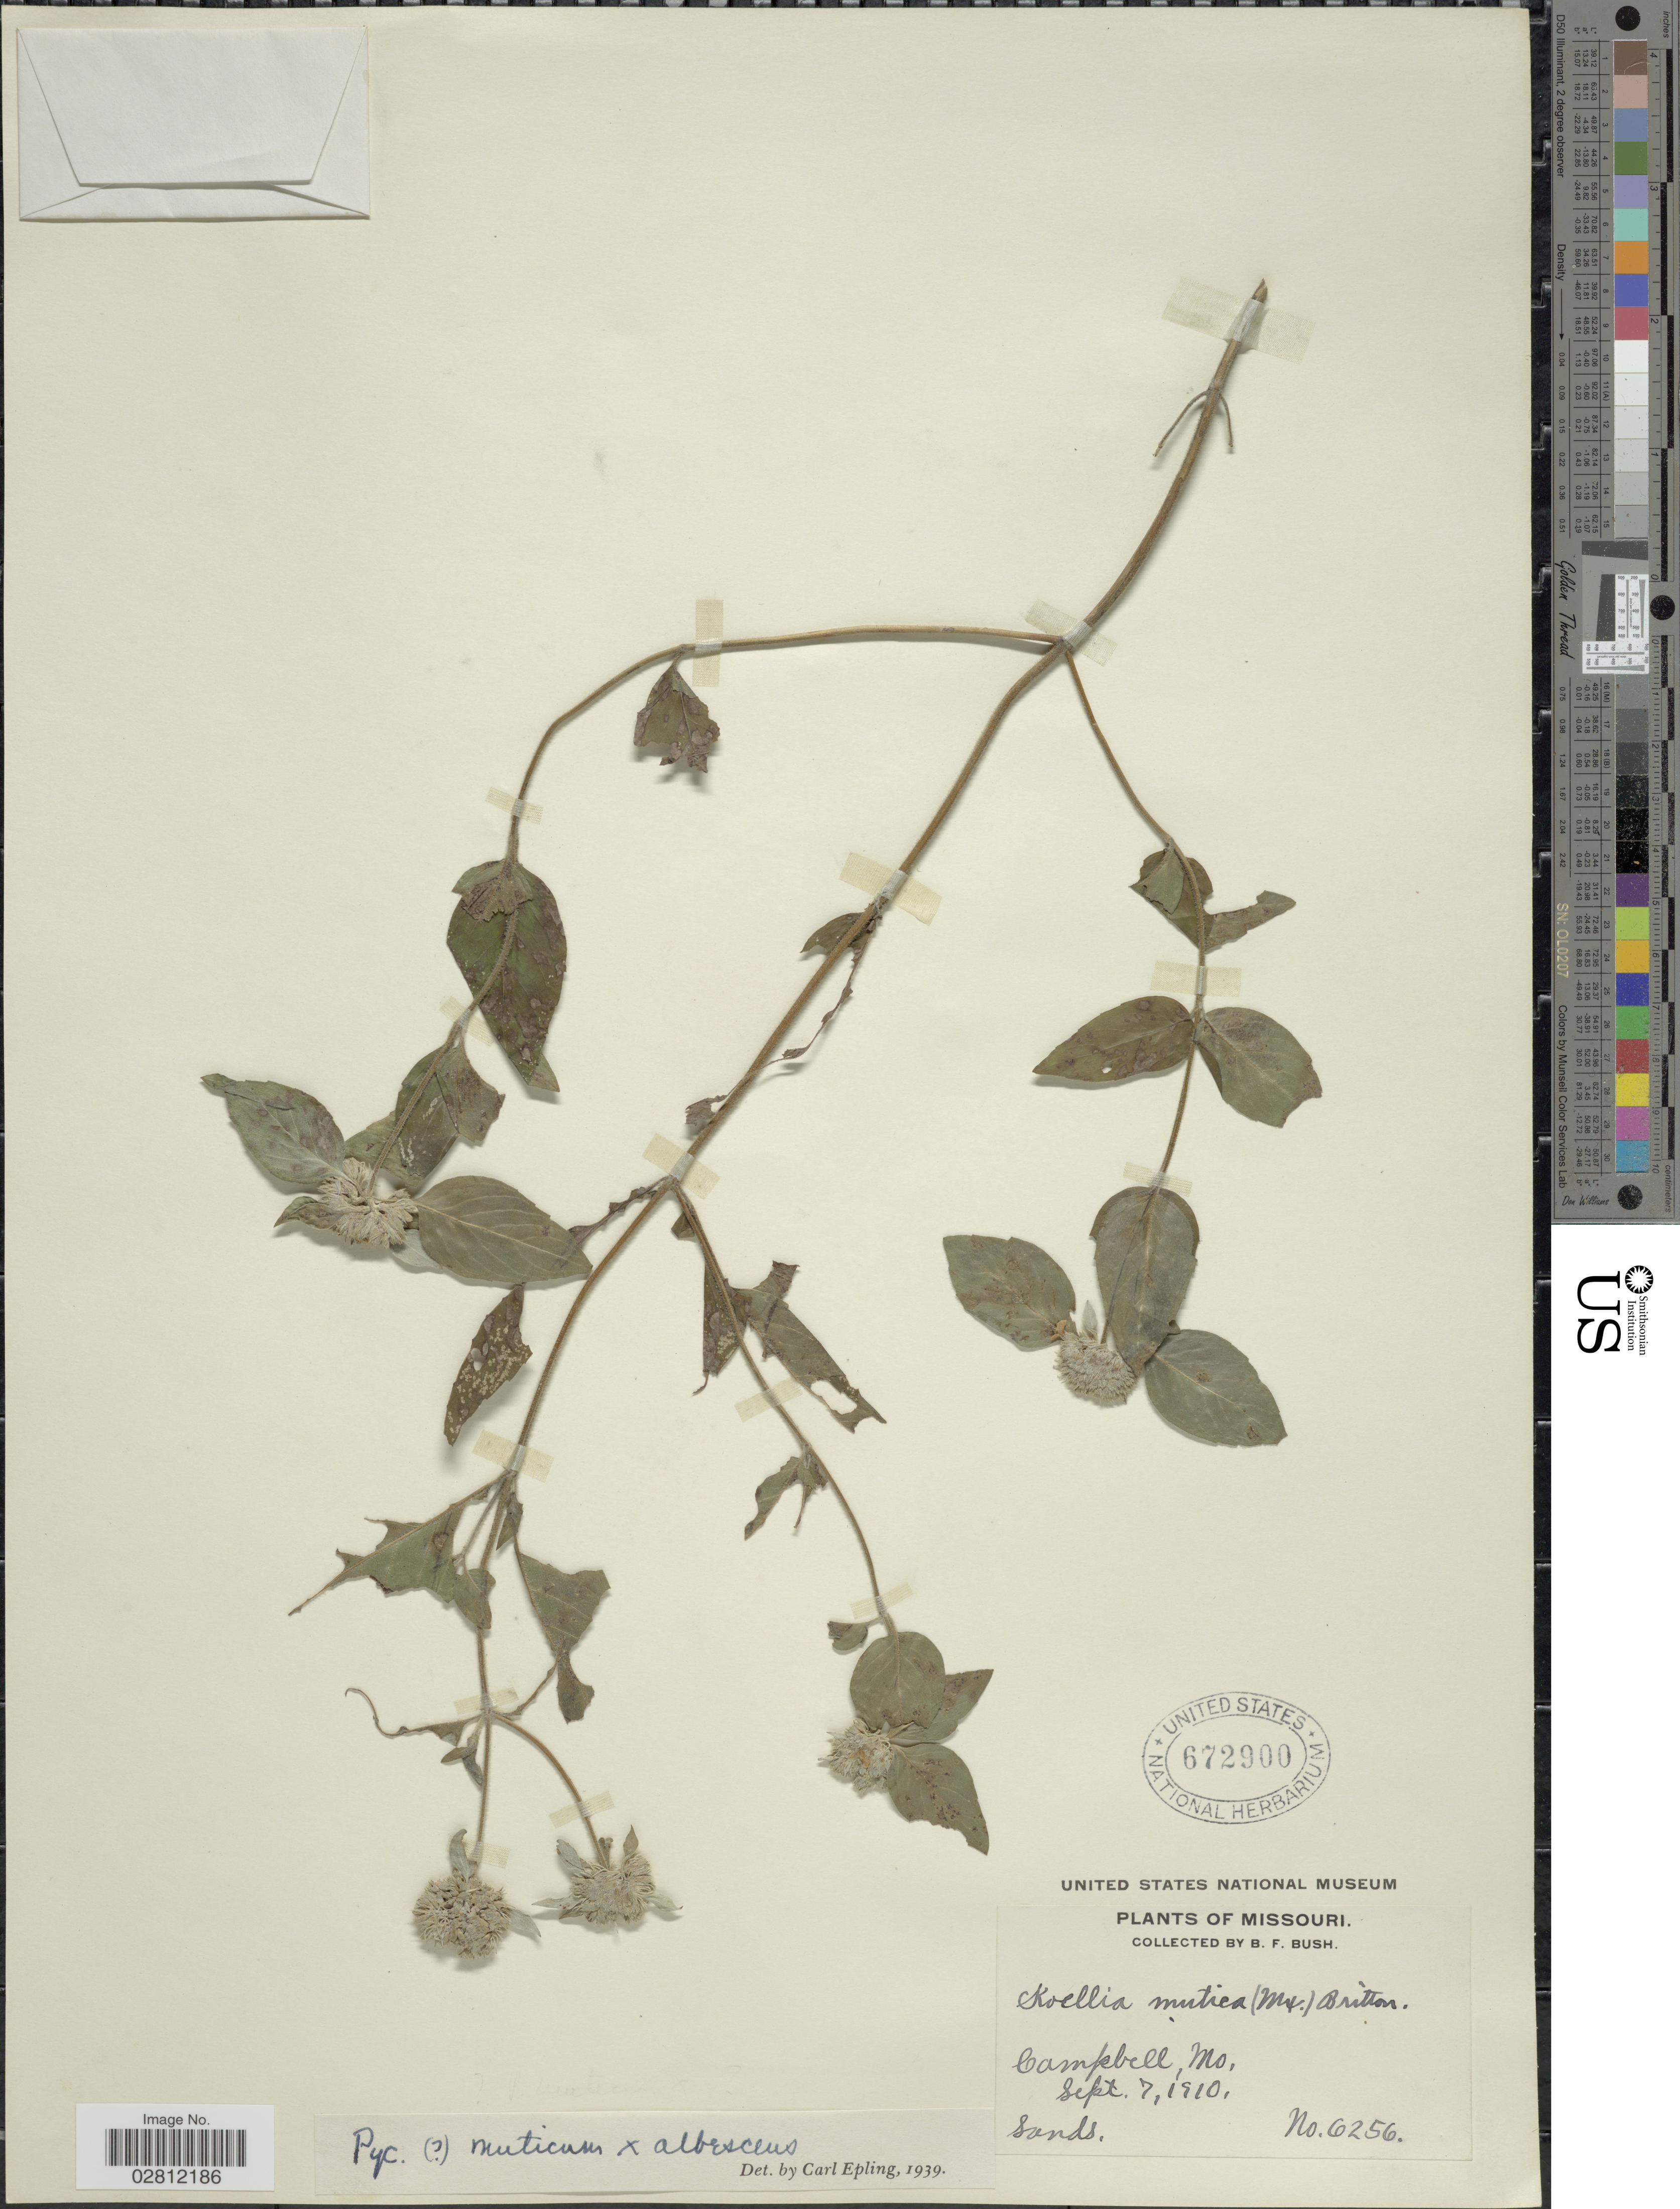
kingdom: Plantae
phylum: Tracheophyta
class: Magnoliopsida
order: Lamiales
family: Lamiaceae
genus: Pycnanthemum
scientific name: Pycnanthemum muticum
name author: (Michx.) Pers.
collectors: B. F. Bush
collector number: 6256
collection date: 1910-09-07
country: United States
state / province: Missouri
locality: Campbell.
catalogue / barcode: US 672900